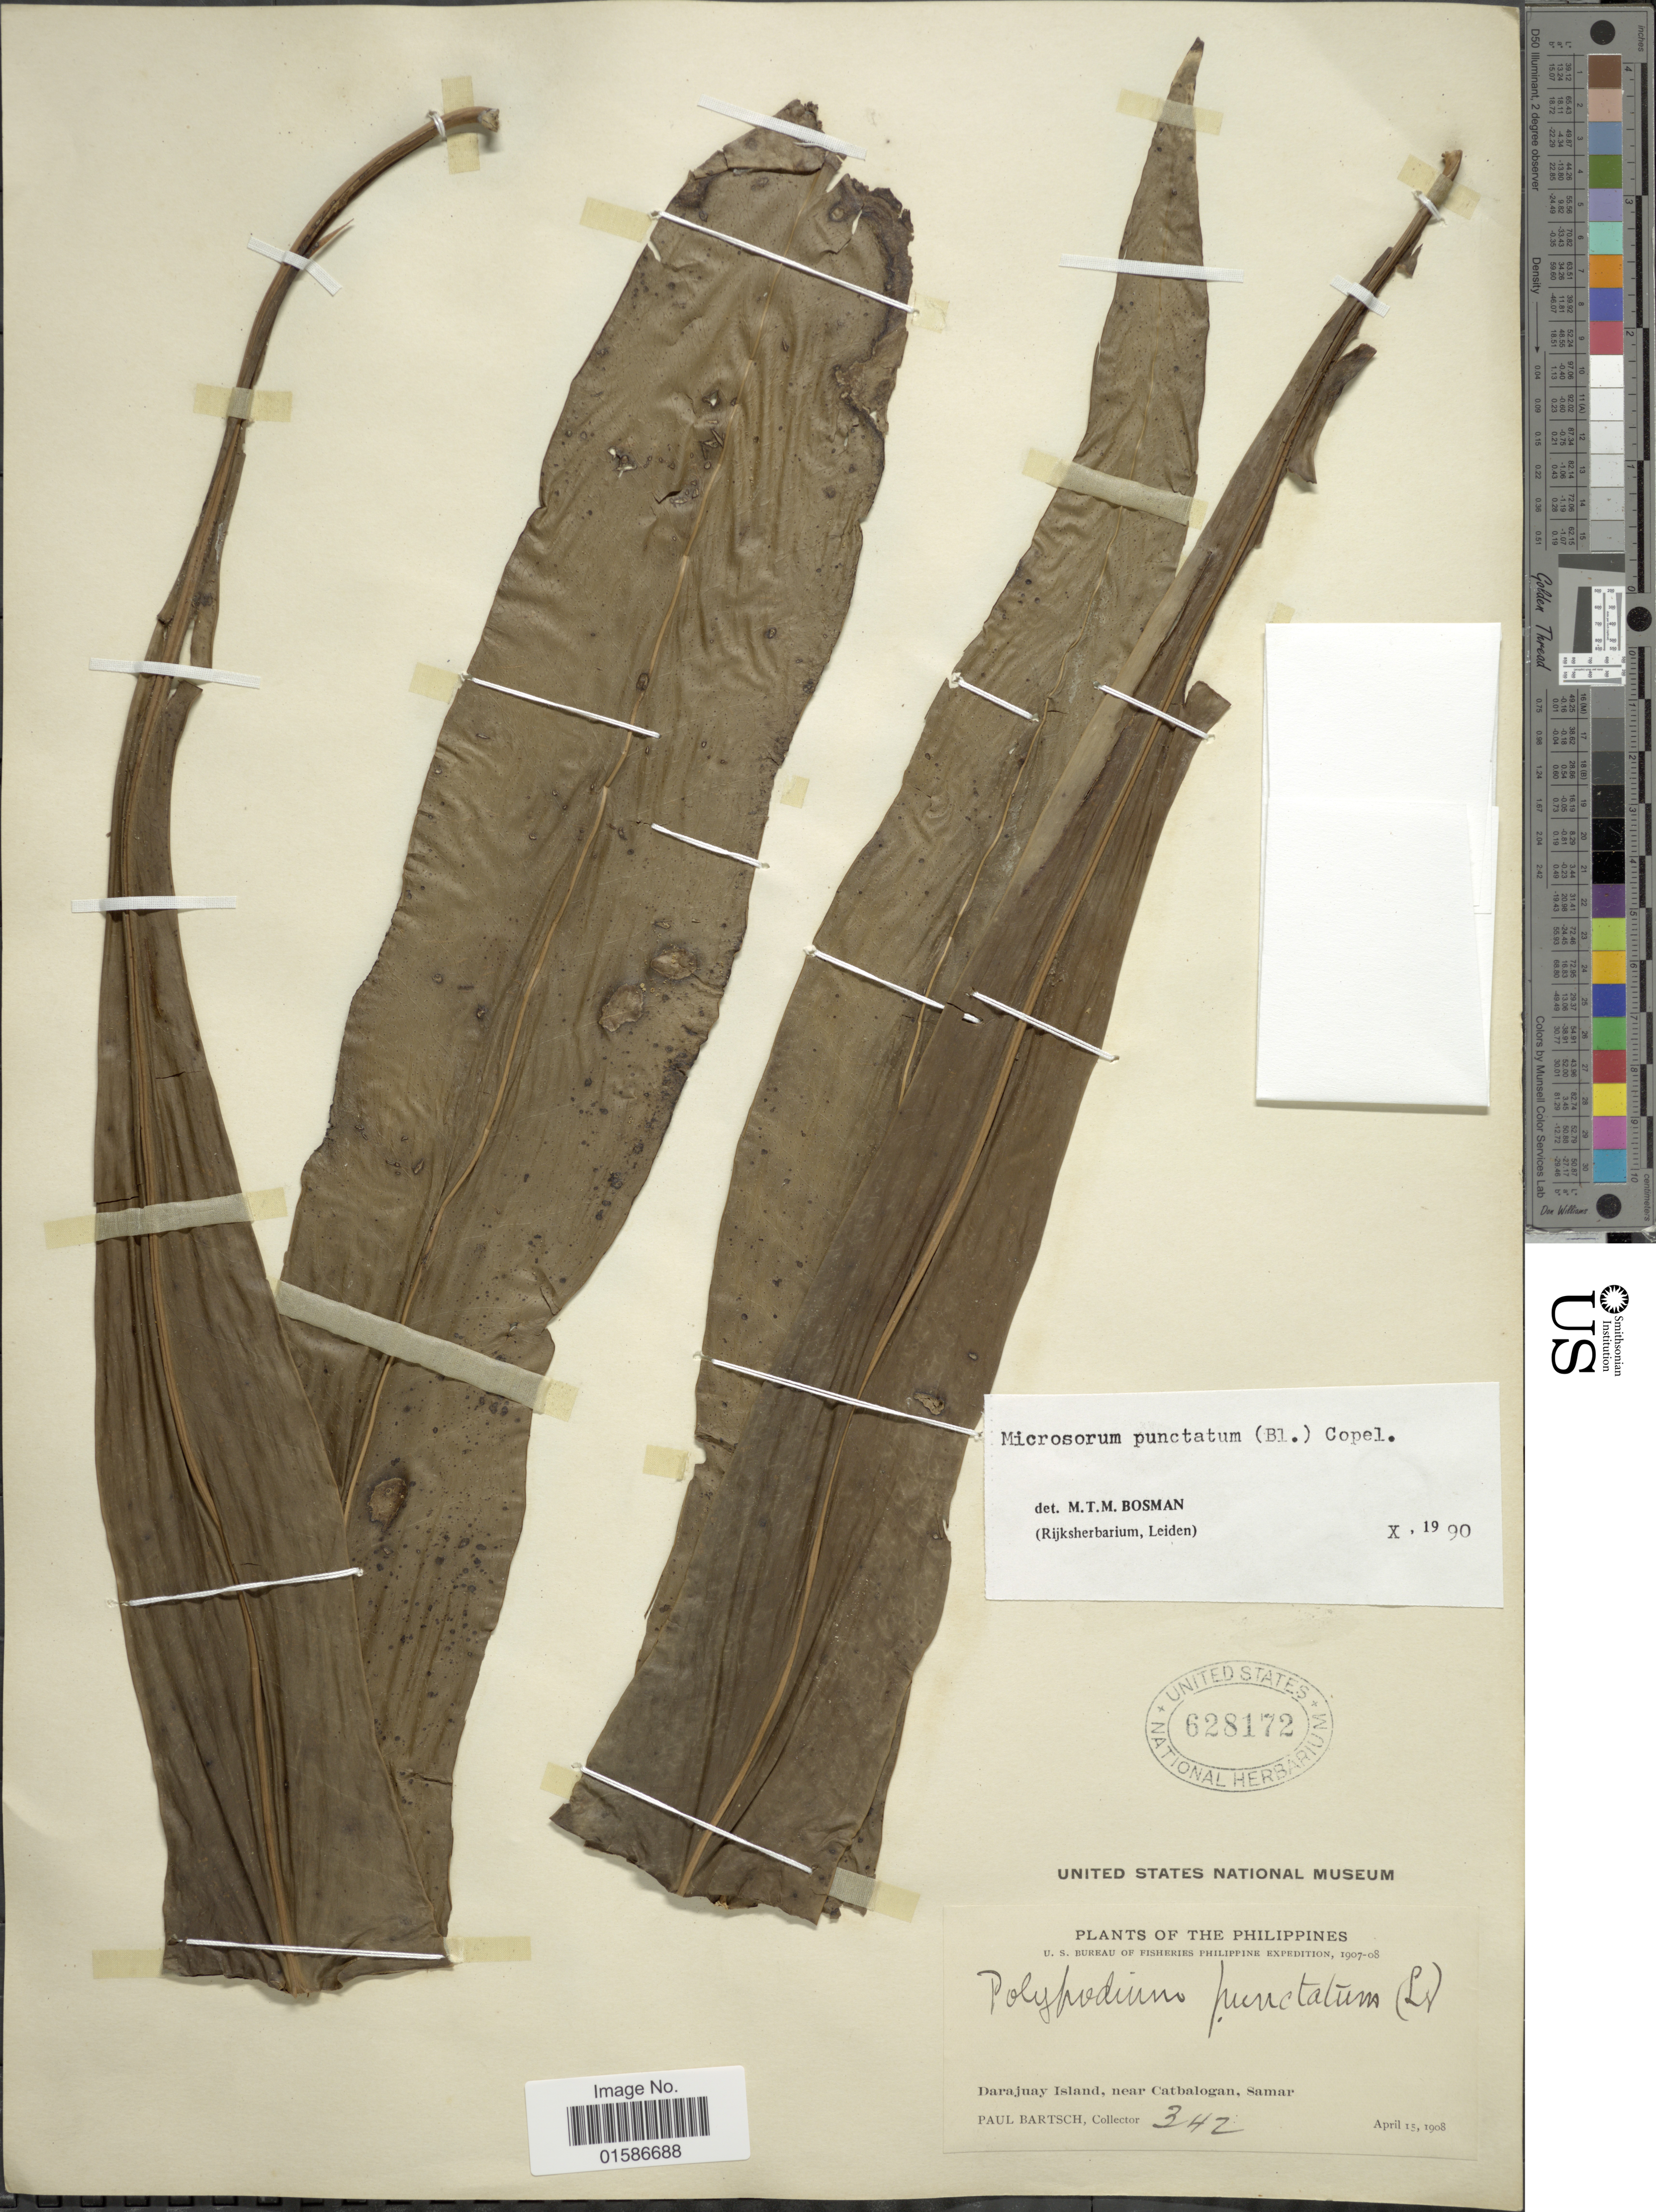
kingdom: Plantae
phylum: Tracheophyta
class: Polypodiopsida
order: Polypodiales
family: Polypodiaceae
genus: Microsorum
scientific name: Microsorum punctatum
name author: (L.) Copel.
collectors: P. Bartsch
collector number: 342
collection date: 1908-04-15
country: Philippines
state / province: Eastern Visayas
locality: Darajuay Island, near Catbalogan, Samar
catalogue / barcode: US 628172